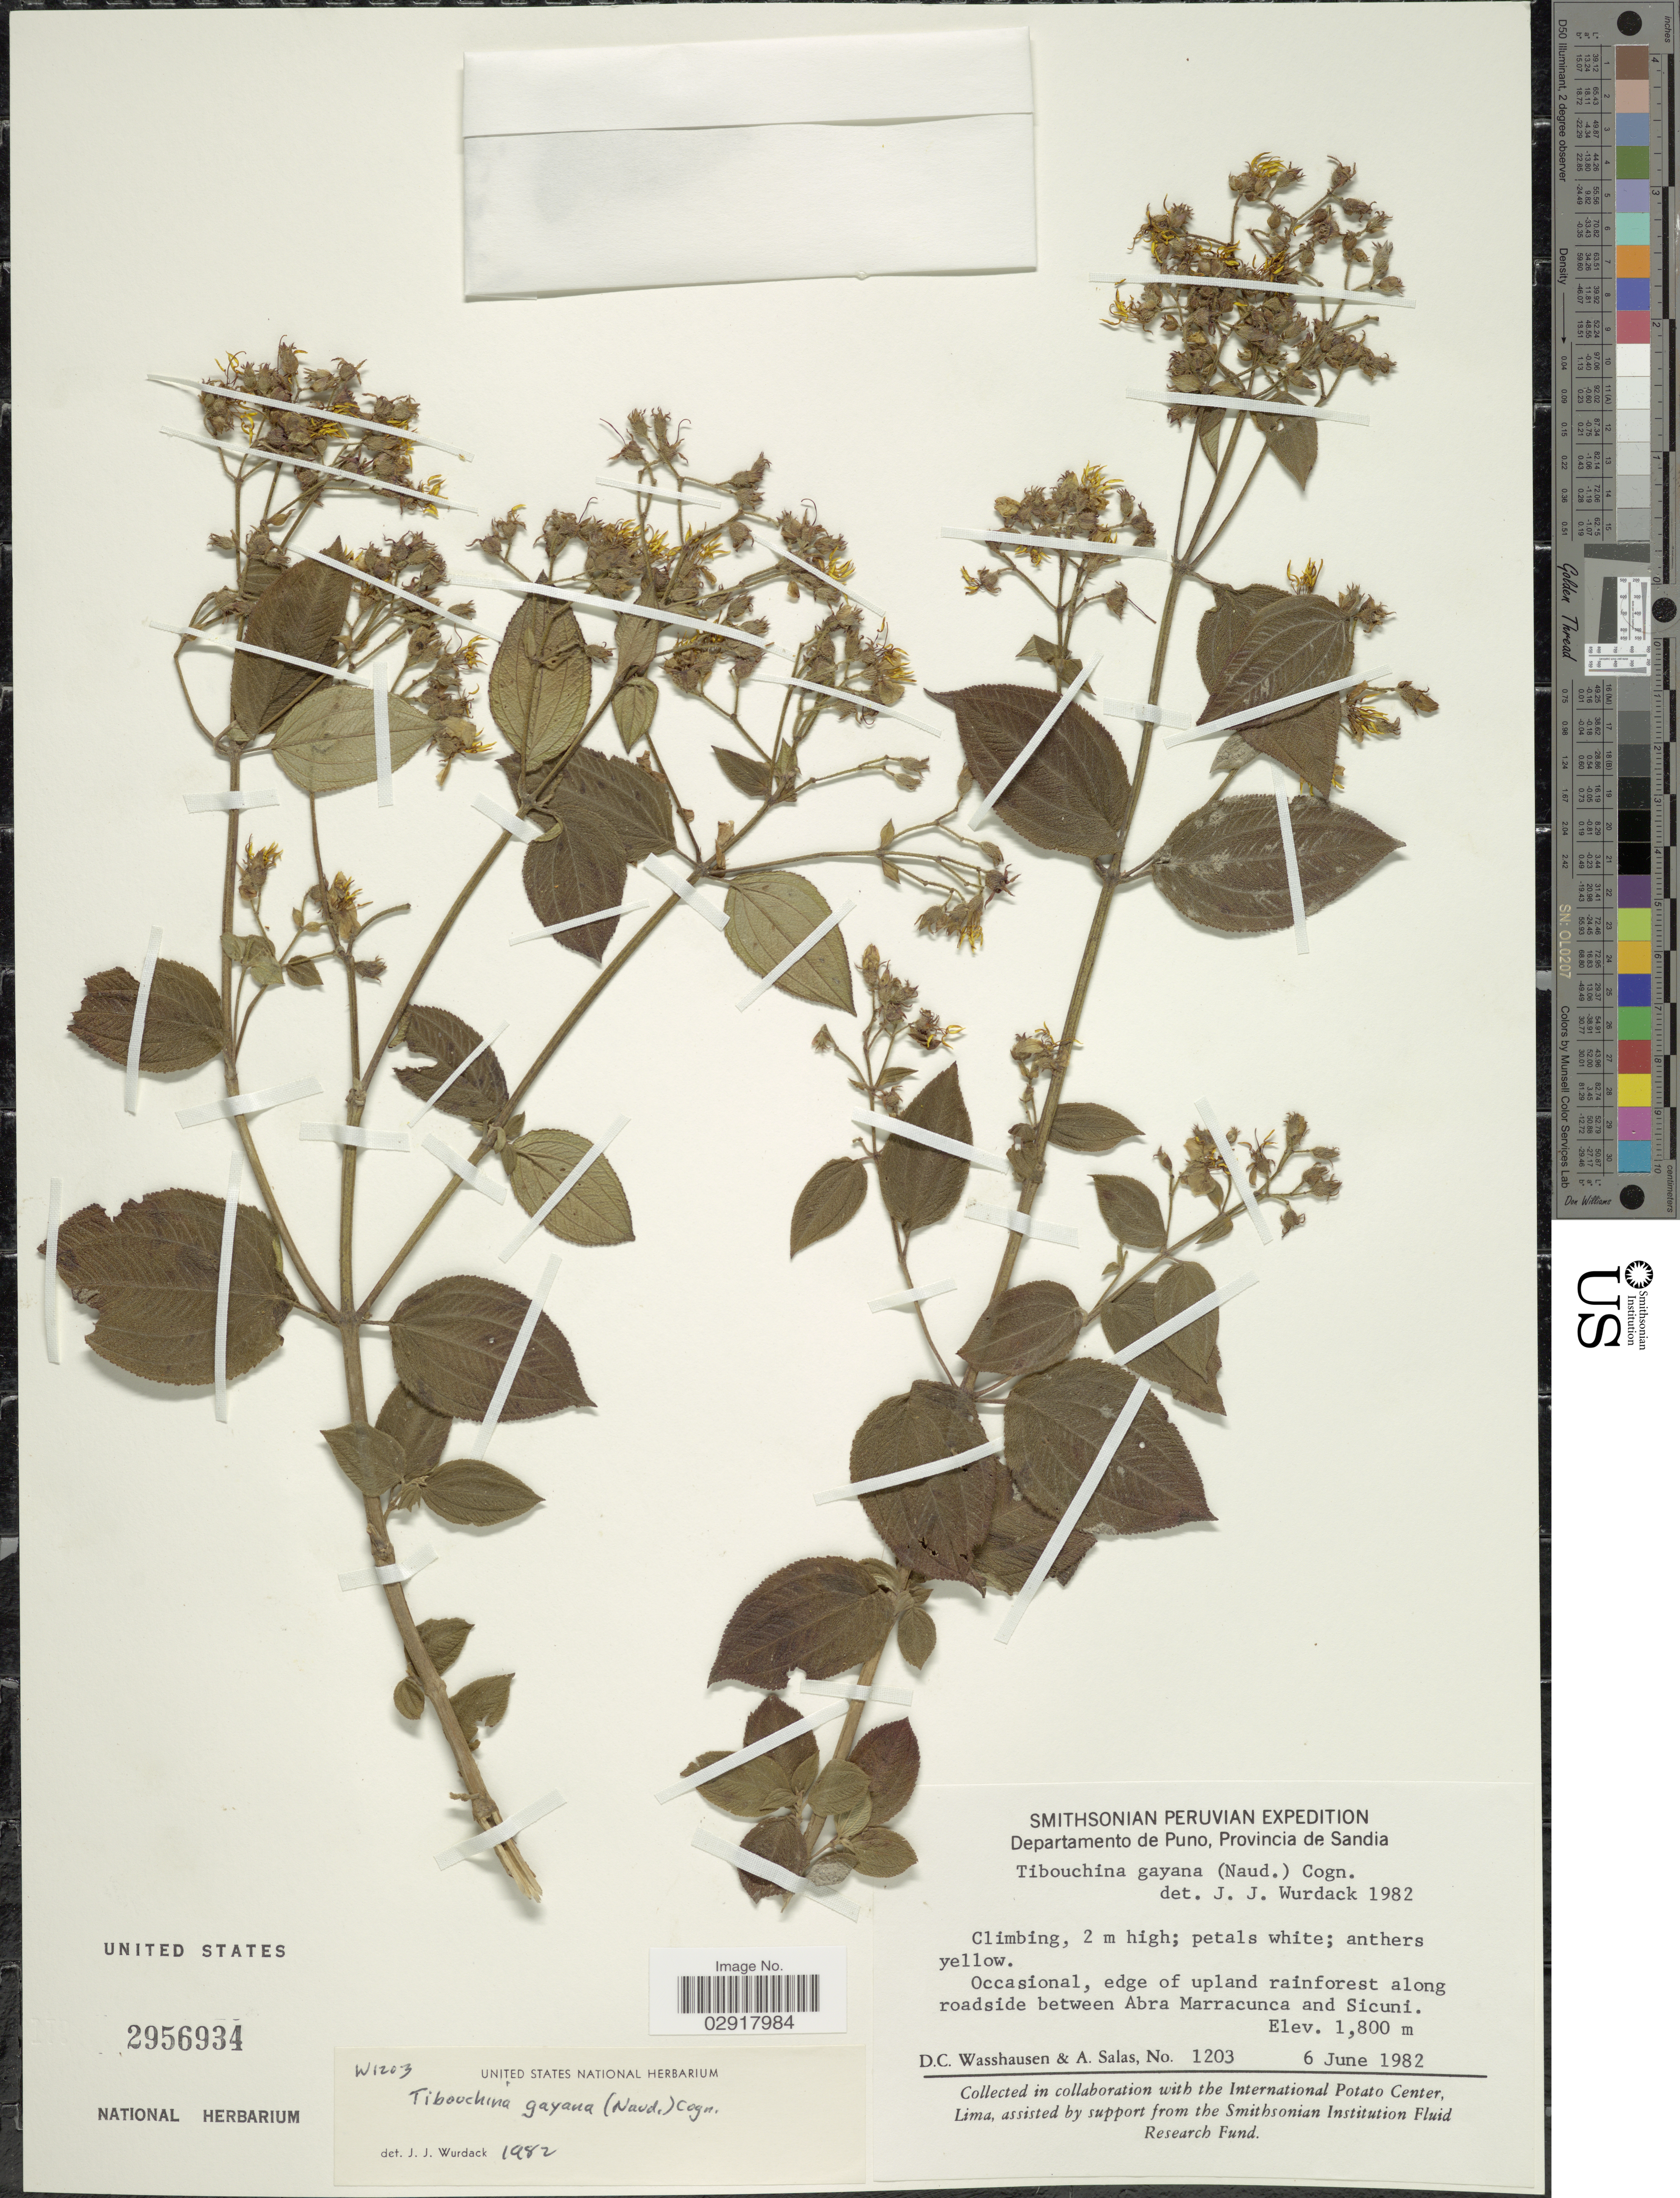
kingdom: Plantae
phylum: Tracheophyta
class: Magnoliopsida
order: Myrtales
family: Melastomataceae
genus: Chaetogastra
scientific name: Chaetogastra gayana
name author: (Naudin) P.J.F. Guim. & Michelang.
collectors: D. C. Wasshausen & A. Salas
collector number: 1203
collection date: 1982-06-06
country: Peru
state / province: Puno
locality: Departamento de Puno, Provincia de Sandia. Occasional, edge of upland rainforest along roadside between Abra Marracunca and Sicuni.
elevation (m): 1800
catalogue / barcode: US 2956934